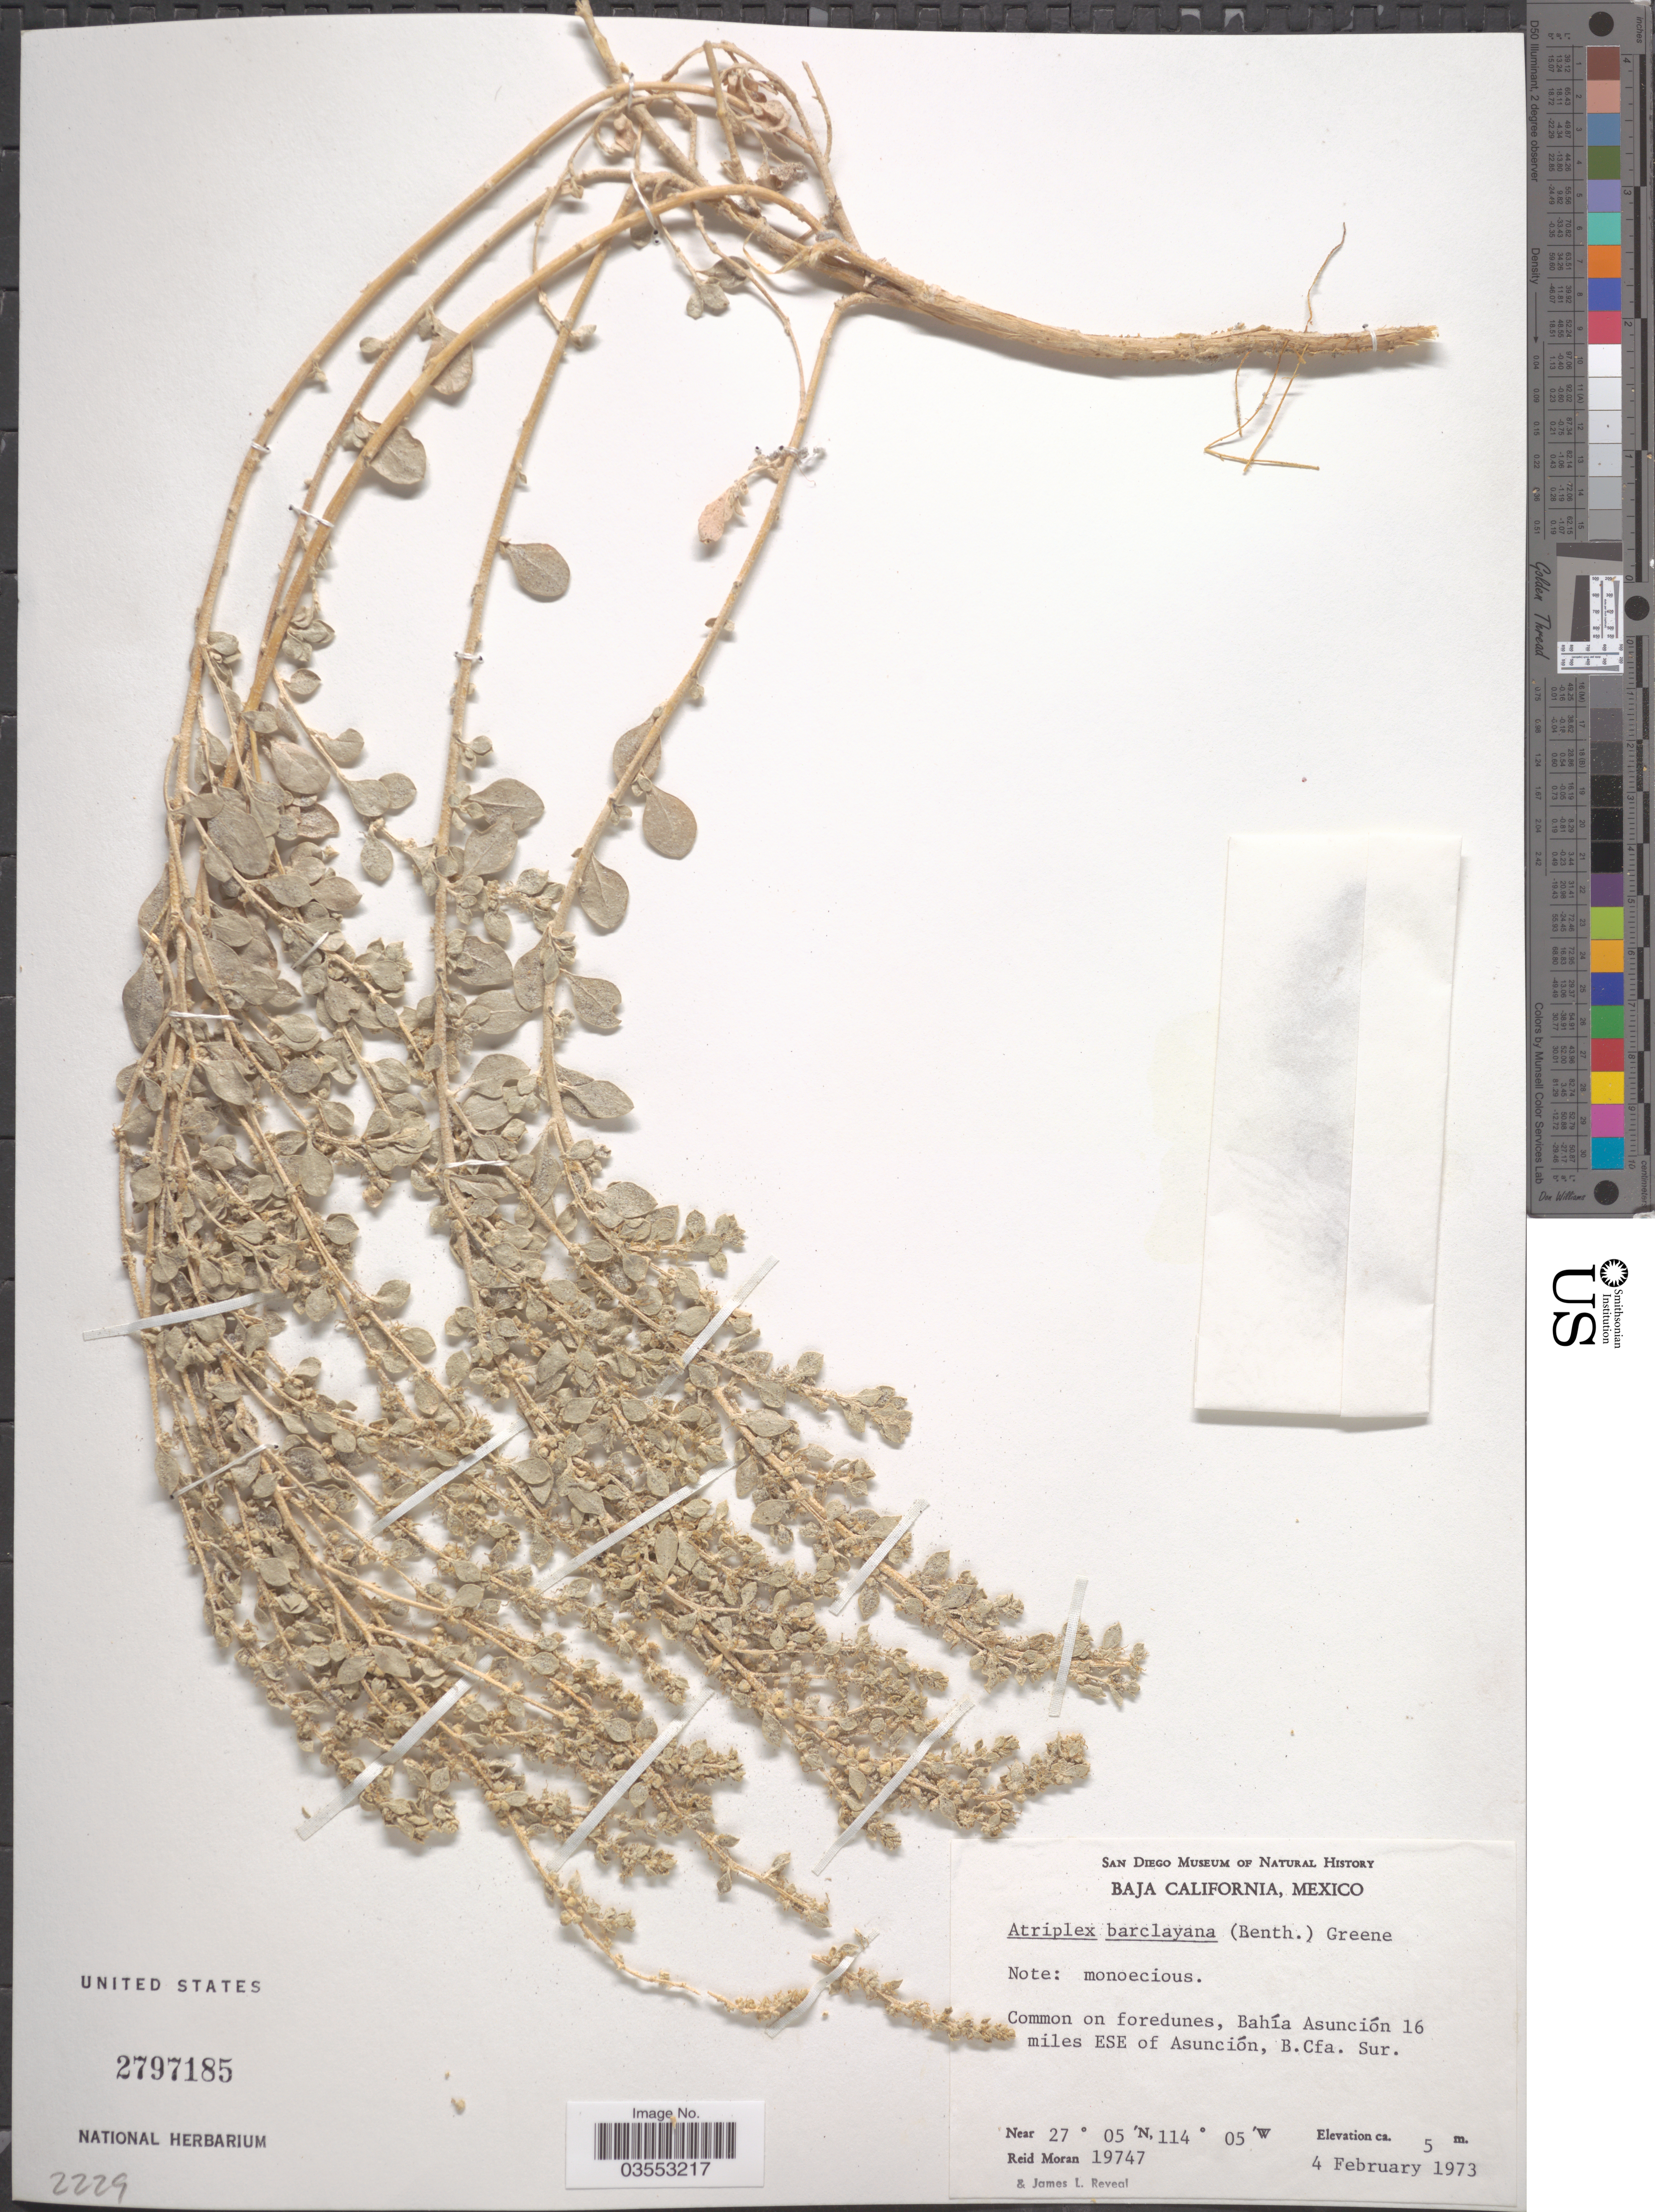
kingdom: Plantae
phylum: Tracheophyta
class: Magnoliopsida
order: Caryophyllales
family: Amaranthaceae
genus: Atriplex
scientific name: Atriplex barclayana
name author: (Benth.) D. Dietr.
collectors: R. Moran & J. L. Reveal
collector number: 19747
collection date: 1973-02-04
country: Mexico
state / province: Baja California Sur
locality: Bahía Asunción 16 miles ESE of Asunción.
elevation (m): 5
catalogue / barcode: US 2797185